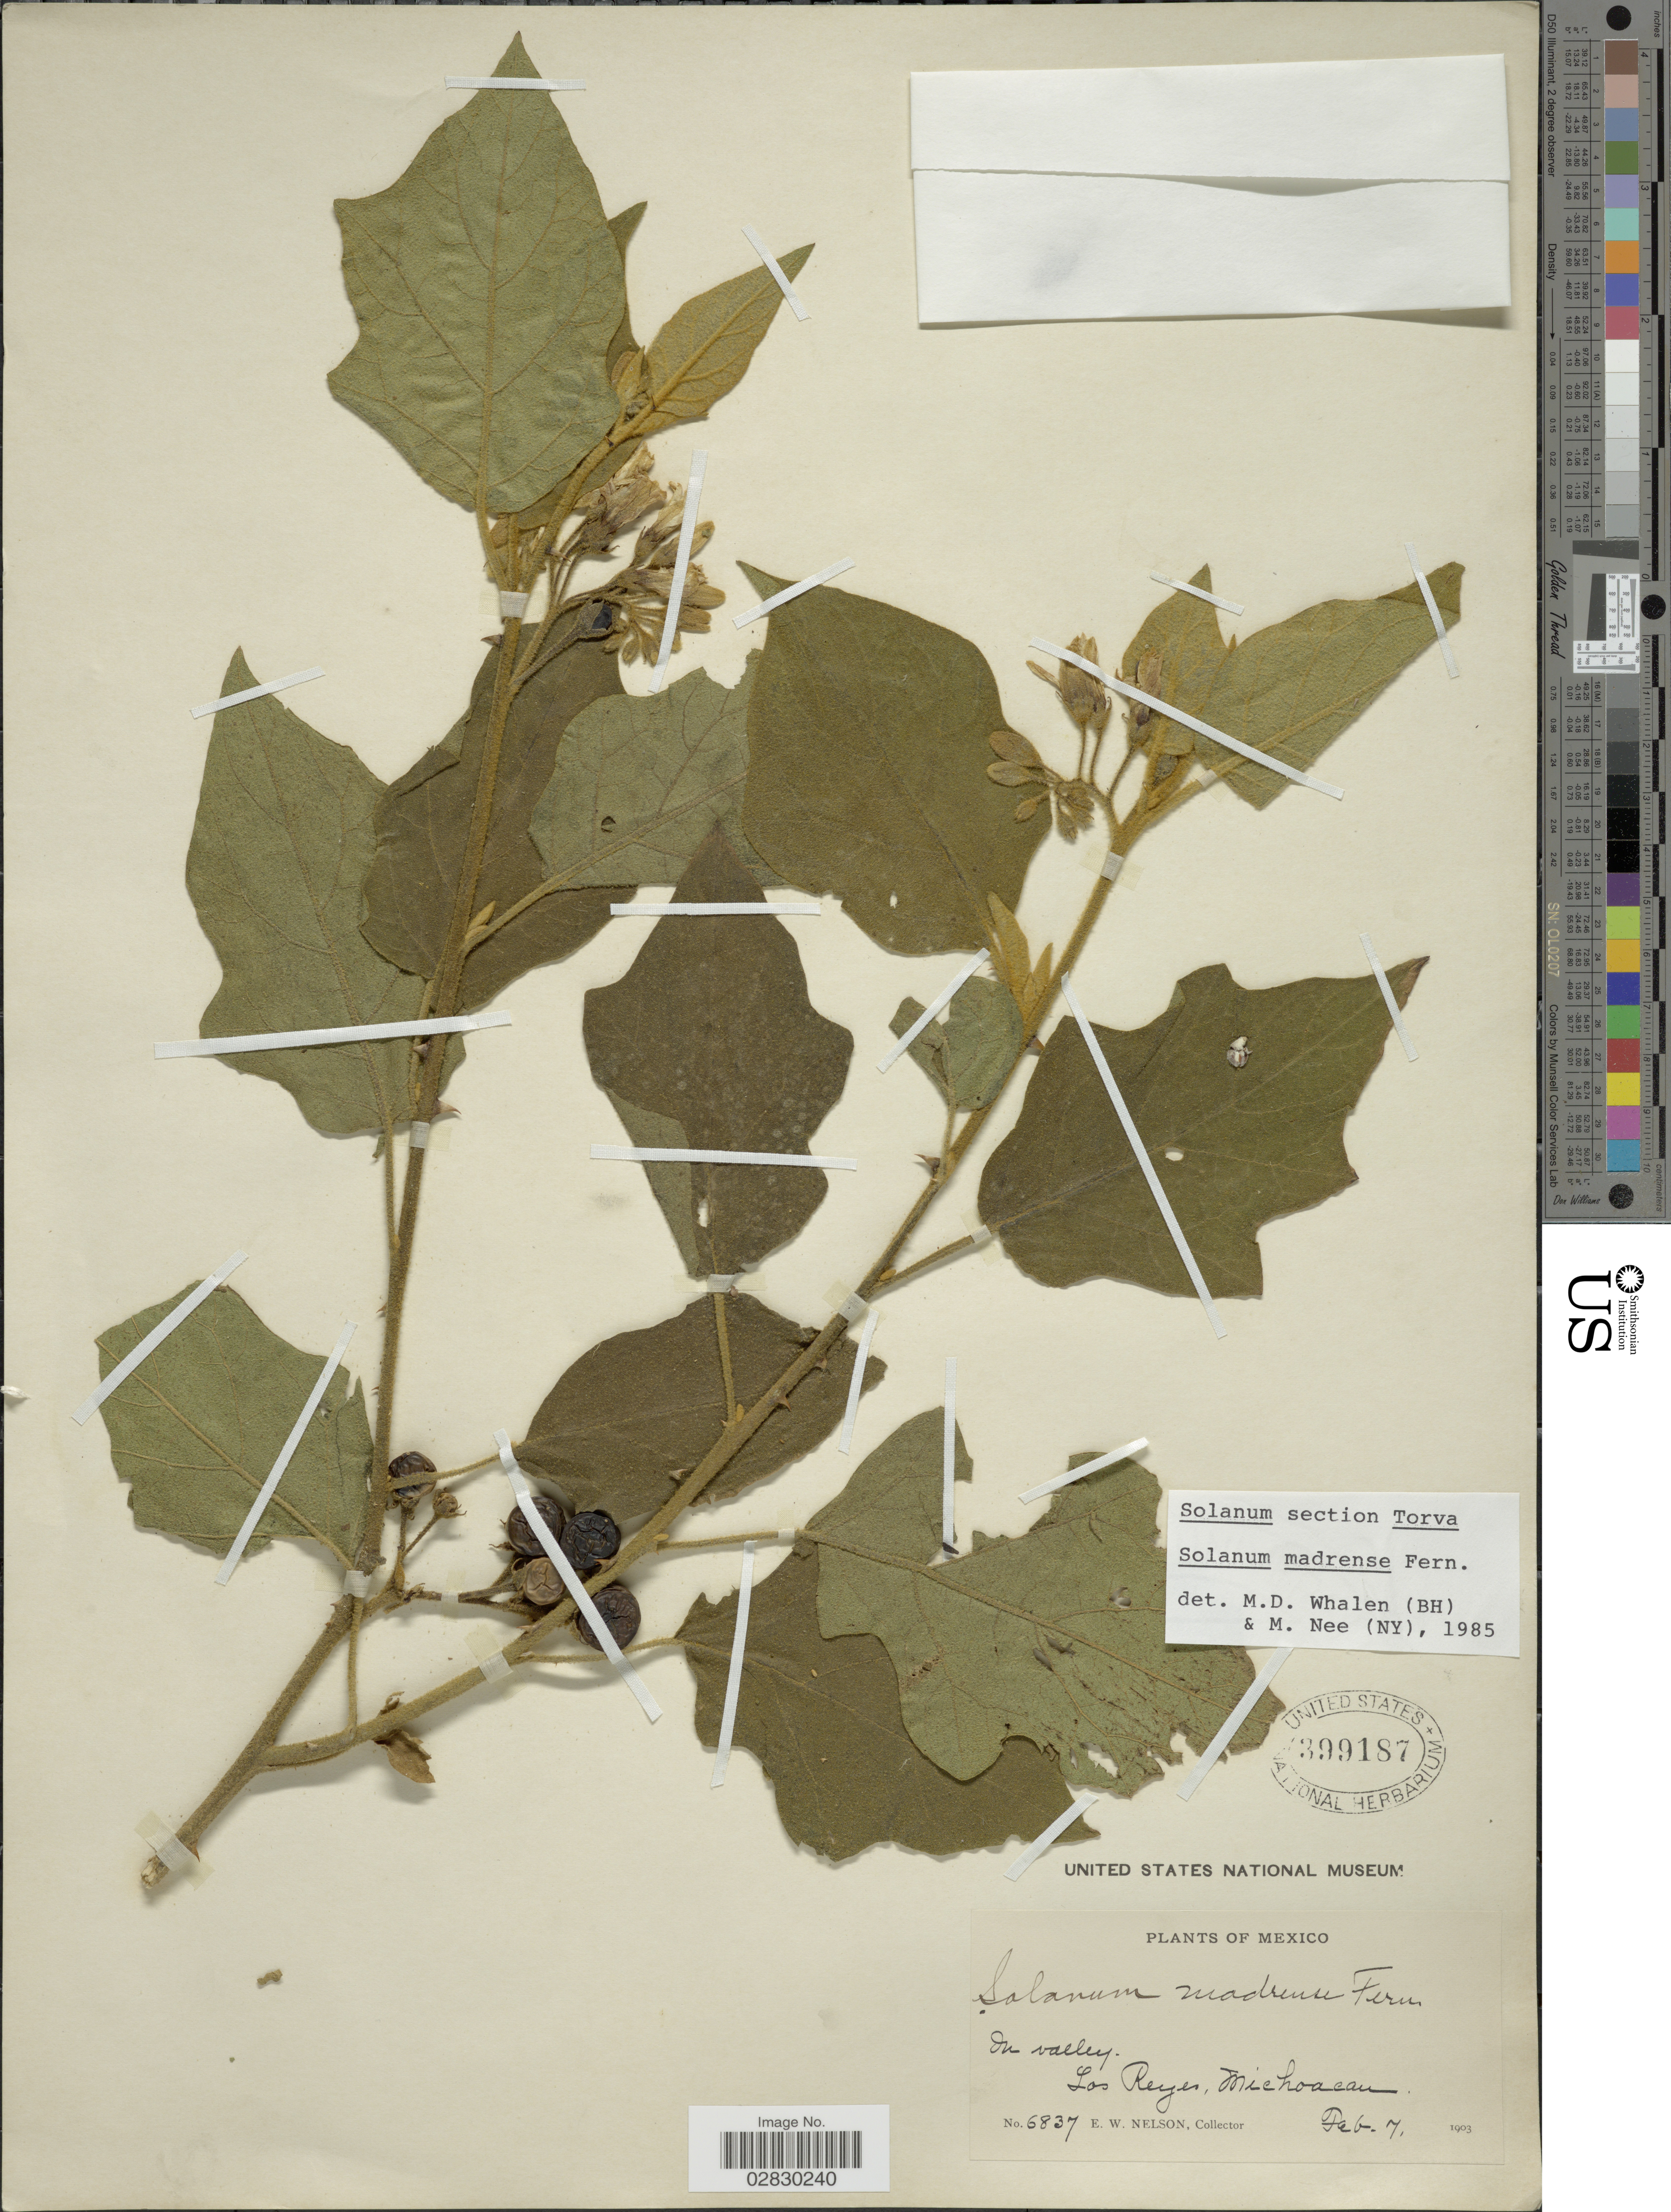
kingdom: Plantae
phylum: Tracheophyta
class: Magnoliopsida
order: Solanales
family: Solanaceae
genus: Solanum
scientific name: Solanum madrense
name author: Fernald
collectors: E. W. Nelson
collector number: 6837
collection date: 1903-02-07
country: Mexico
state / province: Michoacán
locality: In valley. Los Reyes.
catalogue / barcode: US 399187